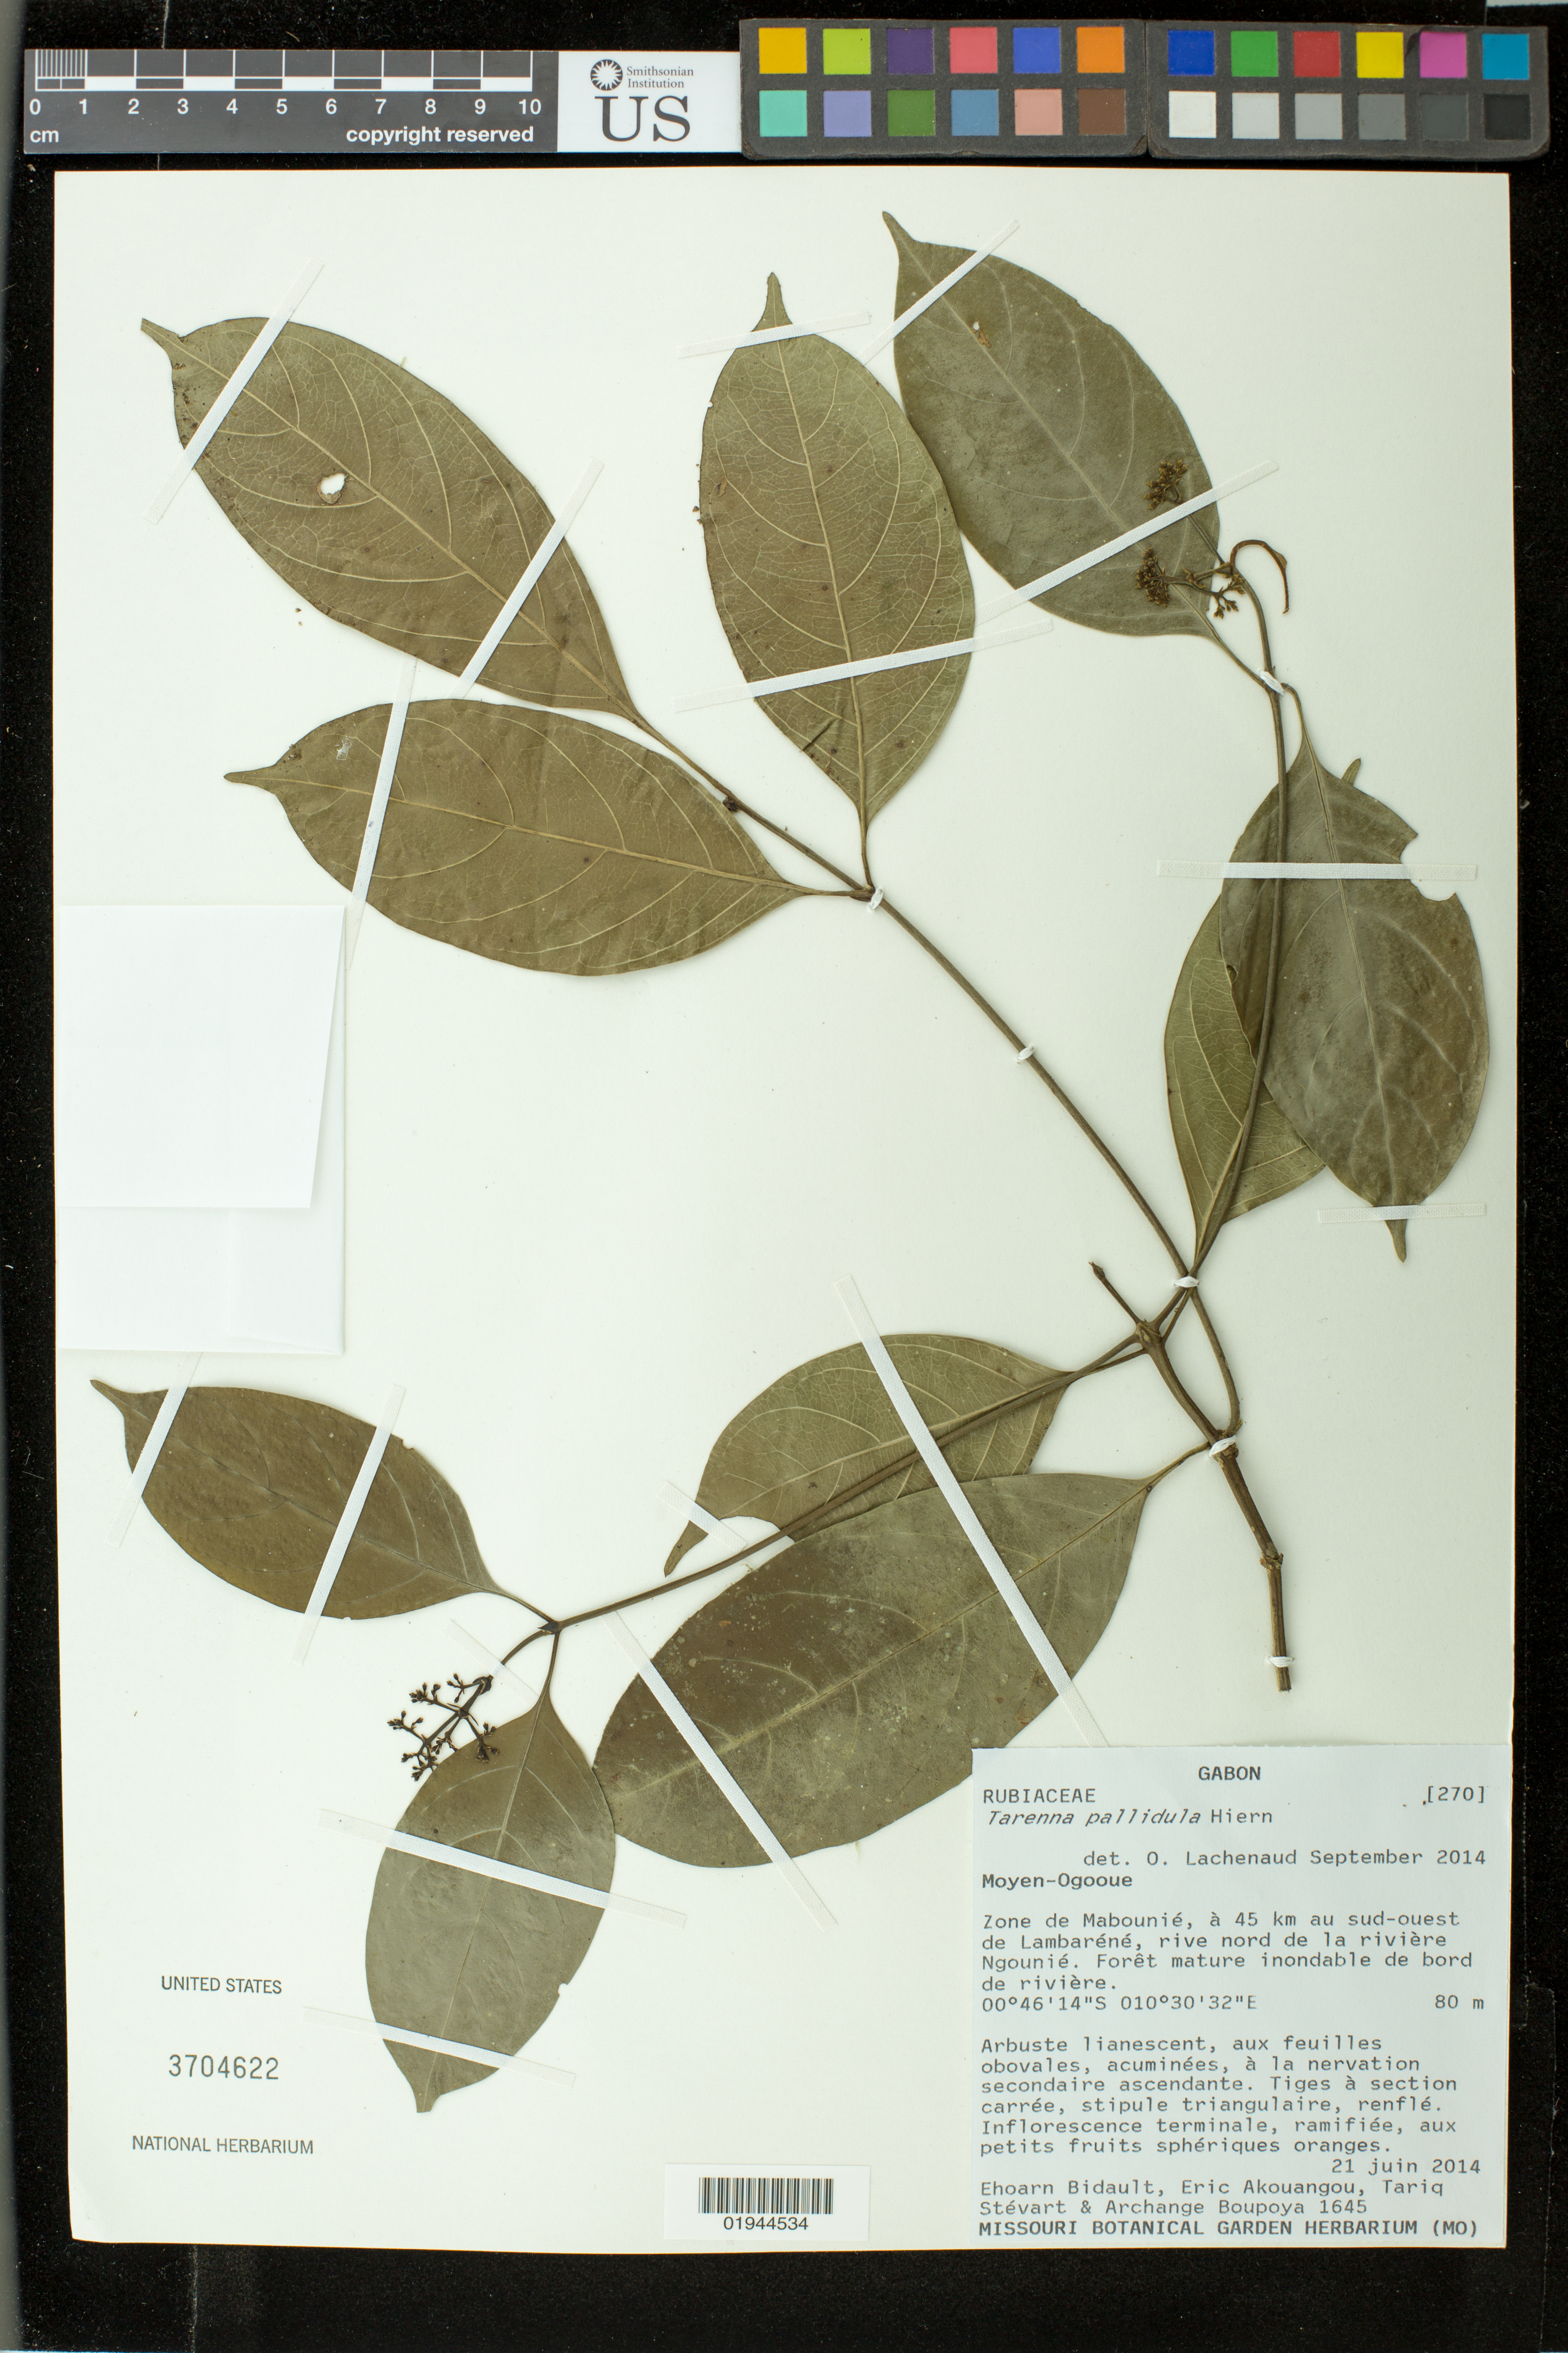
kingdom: Plantae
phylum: Tracheophyta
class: Magnoliopsida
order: Gentianales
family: Rubiaceae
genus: Tarenna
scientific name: Tarenna pallidula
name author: Hiern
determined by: Lachenaud, O.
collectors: E. Bidault, E. Akouangou, T. Stévart & A. Boupoya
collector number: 1645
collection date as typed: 21 juin 2014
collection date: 2014-06-21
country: Gabon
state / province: Moyen-Ogooué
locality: Zone de Mabounie, a 45 km au sud-ouest de Lambarene, rive nord de la riviere Ngounie.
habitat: Foret mature inondable de bord de riviere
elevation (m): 80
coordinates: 0 46 14 S, 10 30 32 E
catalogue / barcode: US 3704622